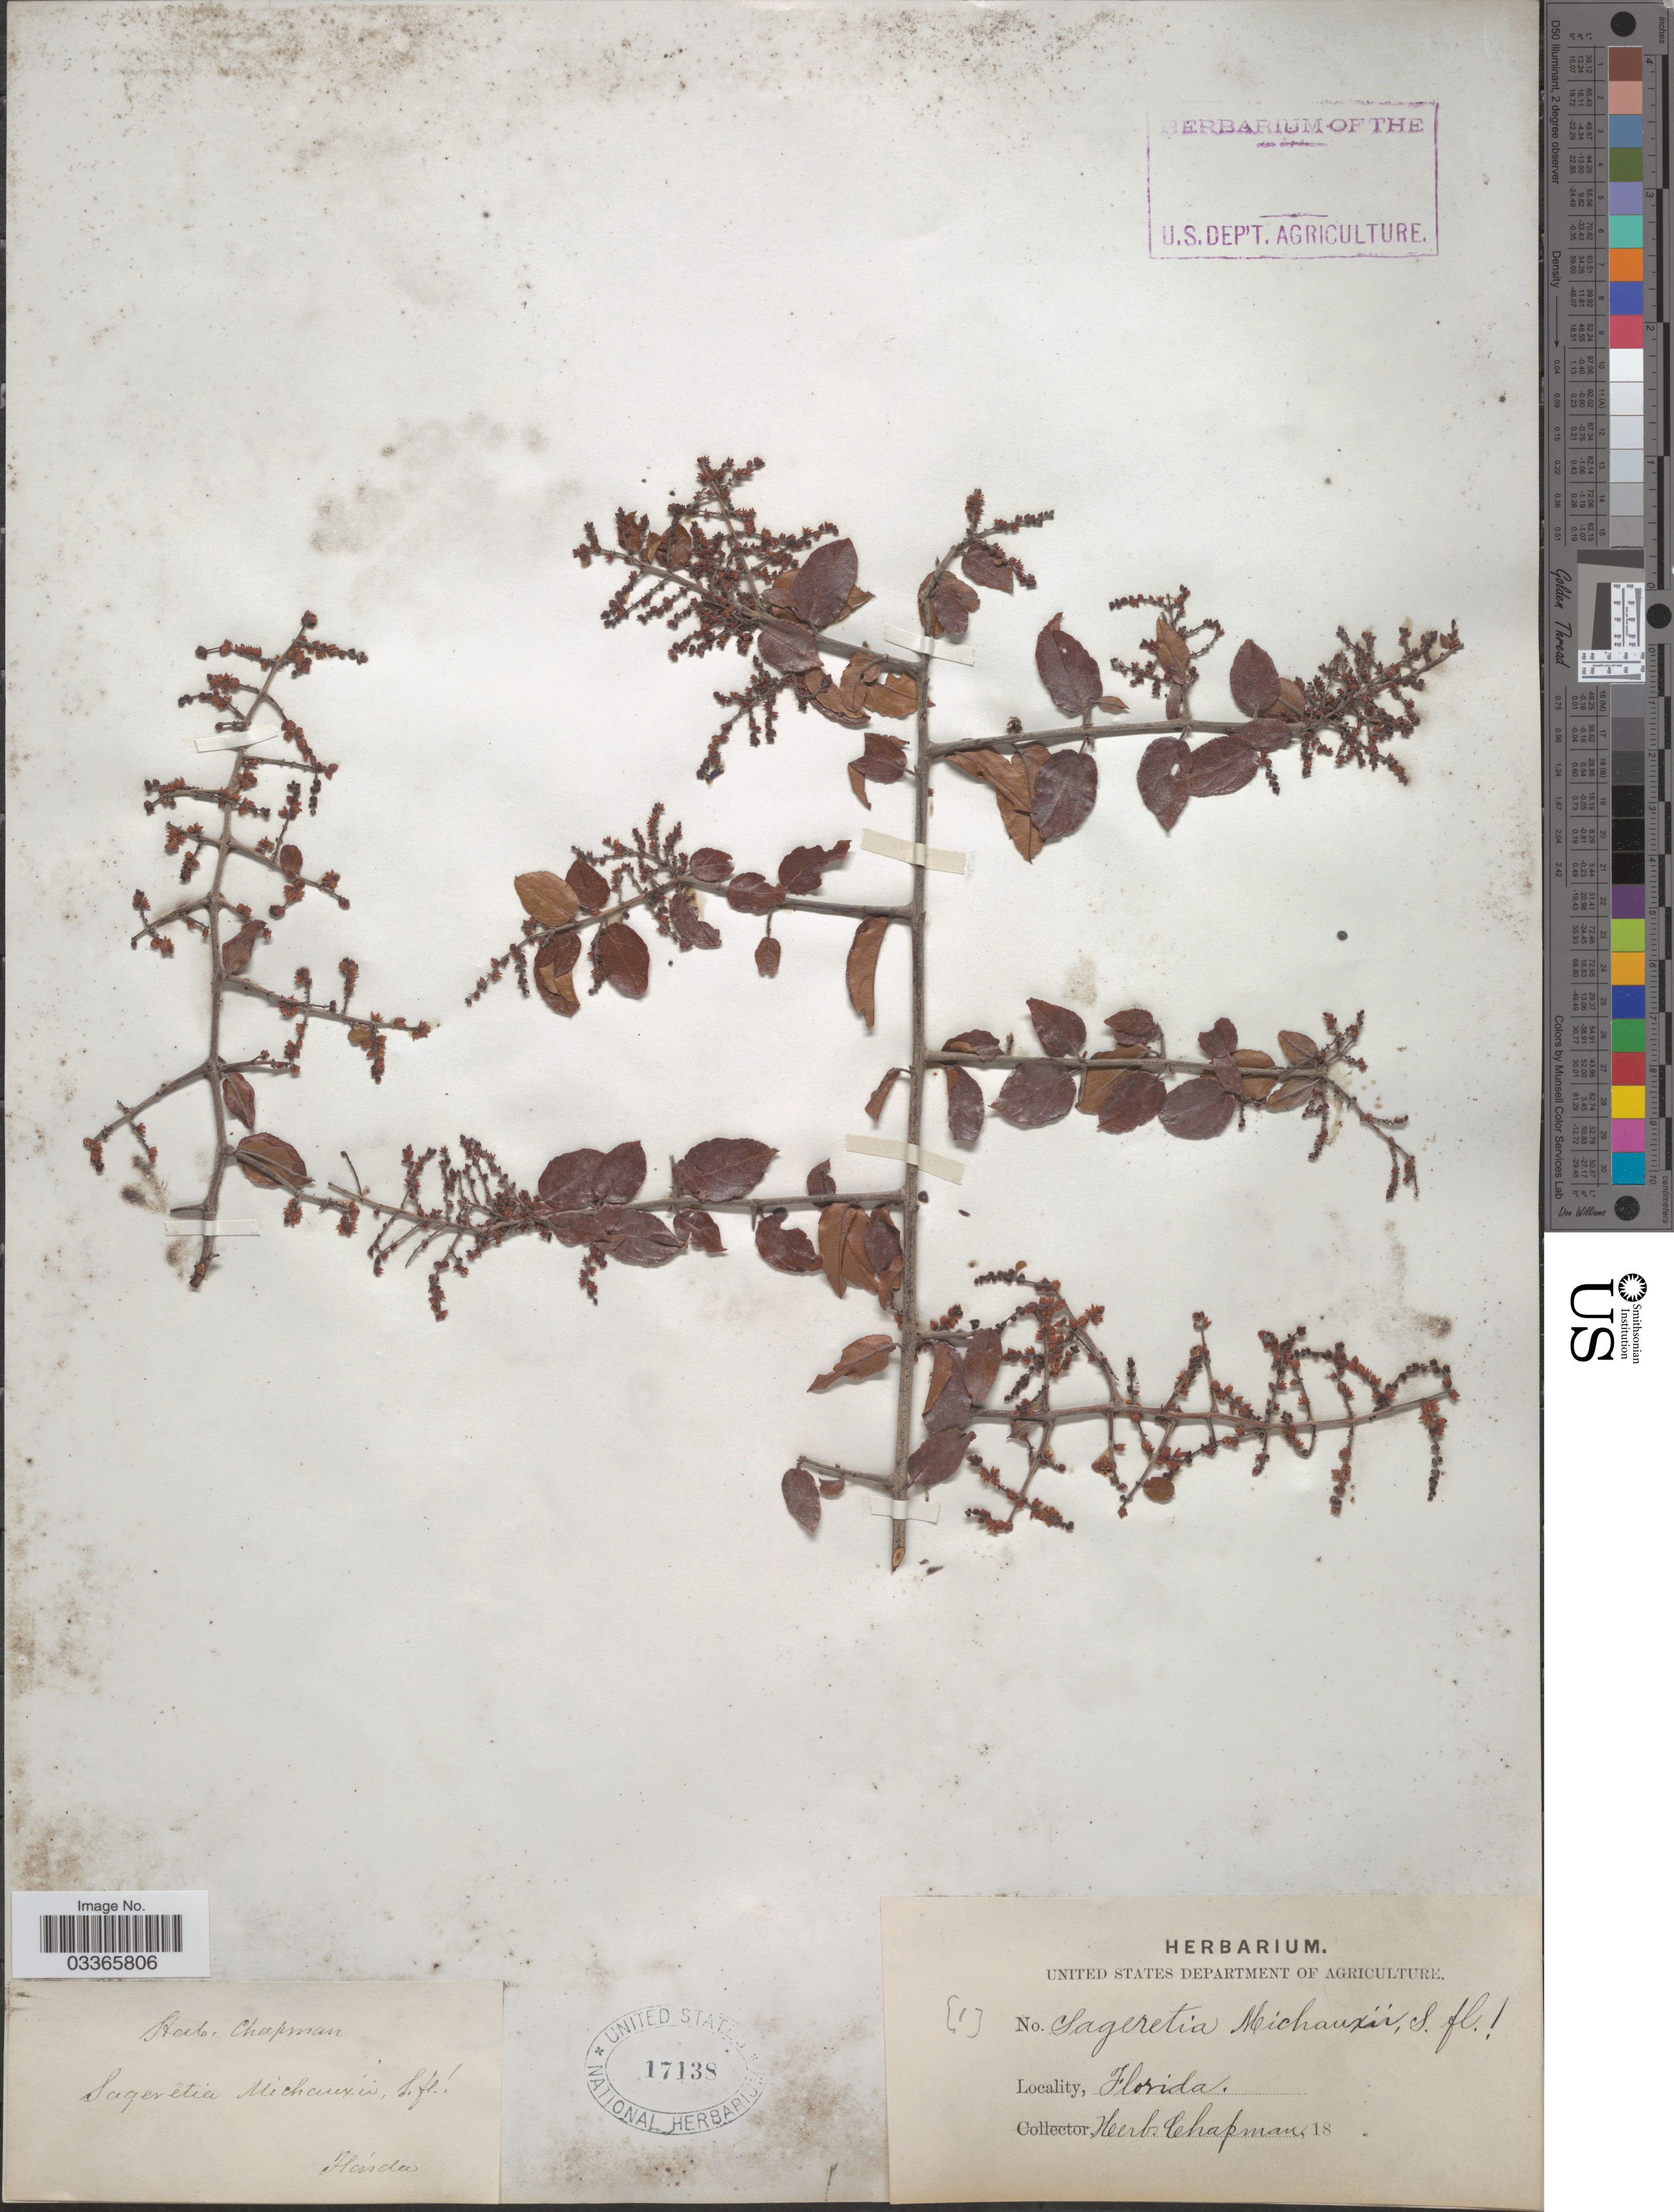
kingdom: Plantae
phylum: Tracheophyta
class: Magnoliopsida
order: Rosales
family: Rhamnaceae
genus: Sageretia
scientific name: Sageretia minutiflora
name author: (Michx.) Trel.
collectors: ex herb. Chapman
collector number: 1*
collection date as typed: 18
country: United States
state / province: Florida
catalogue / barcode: US 17138